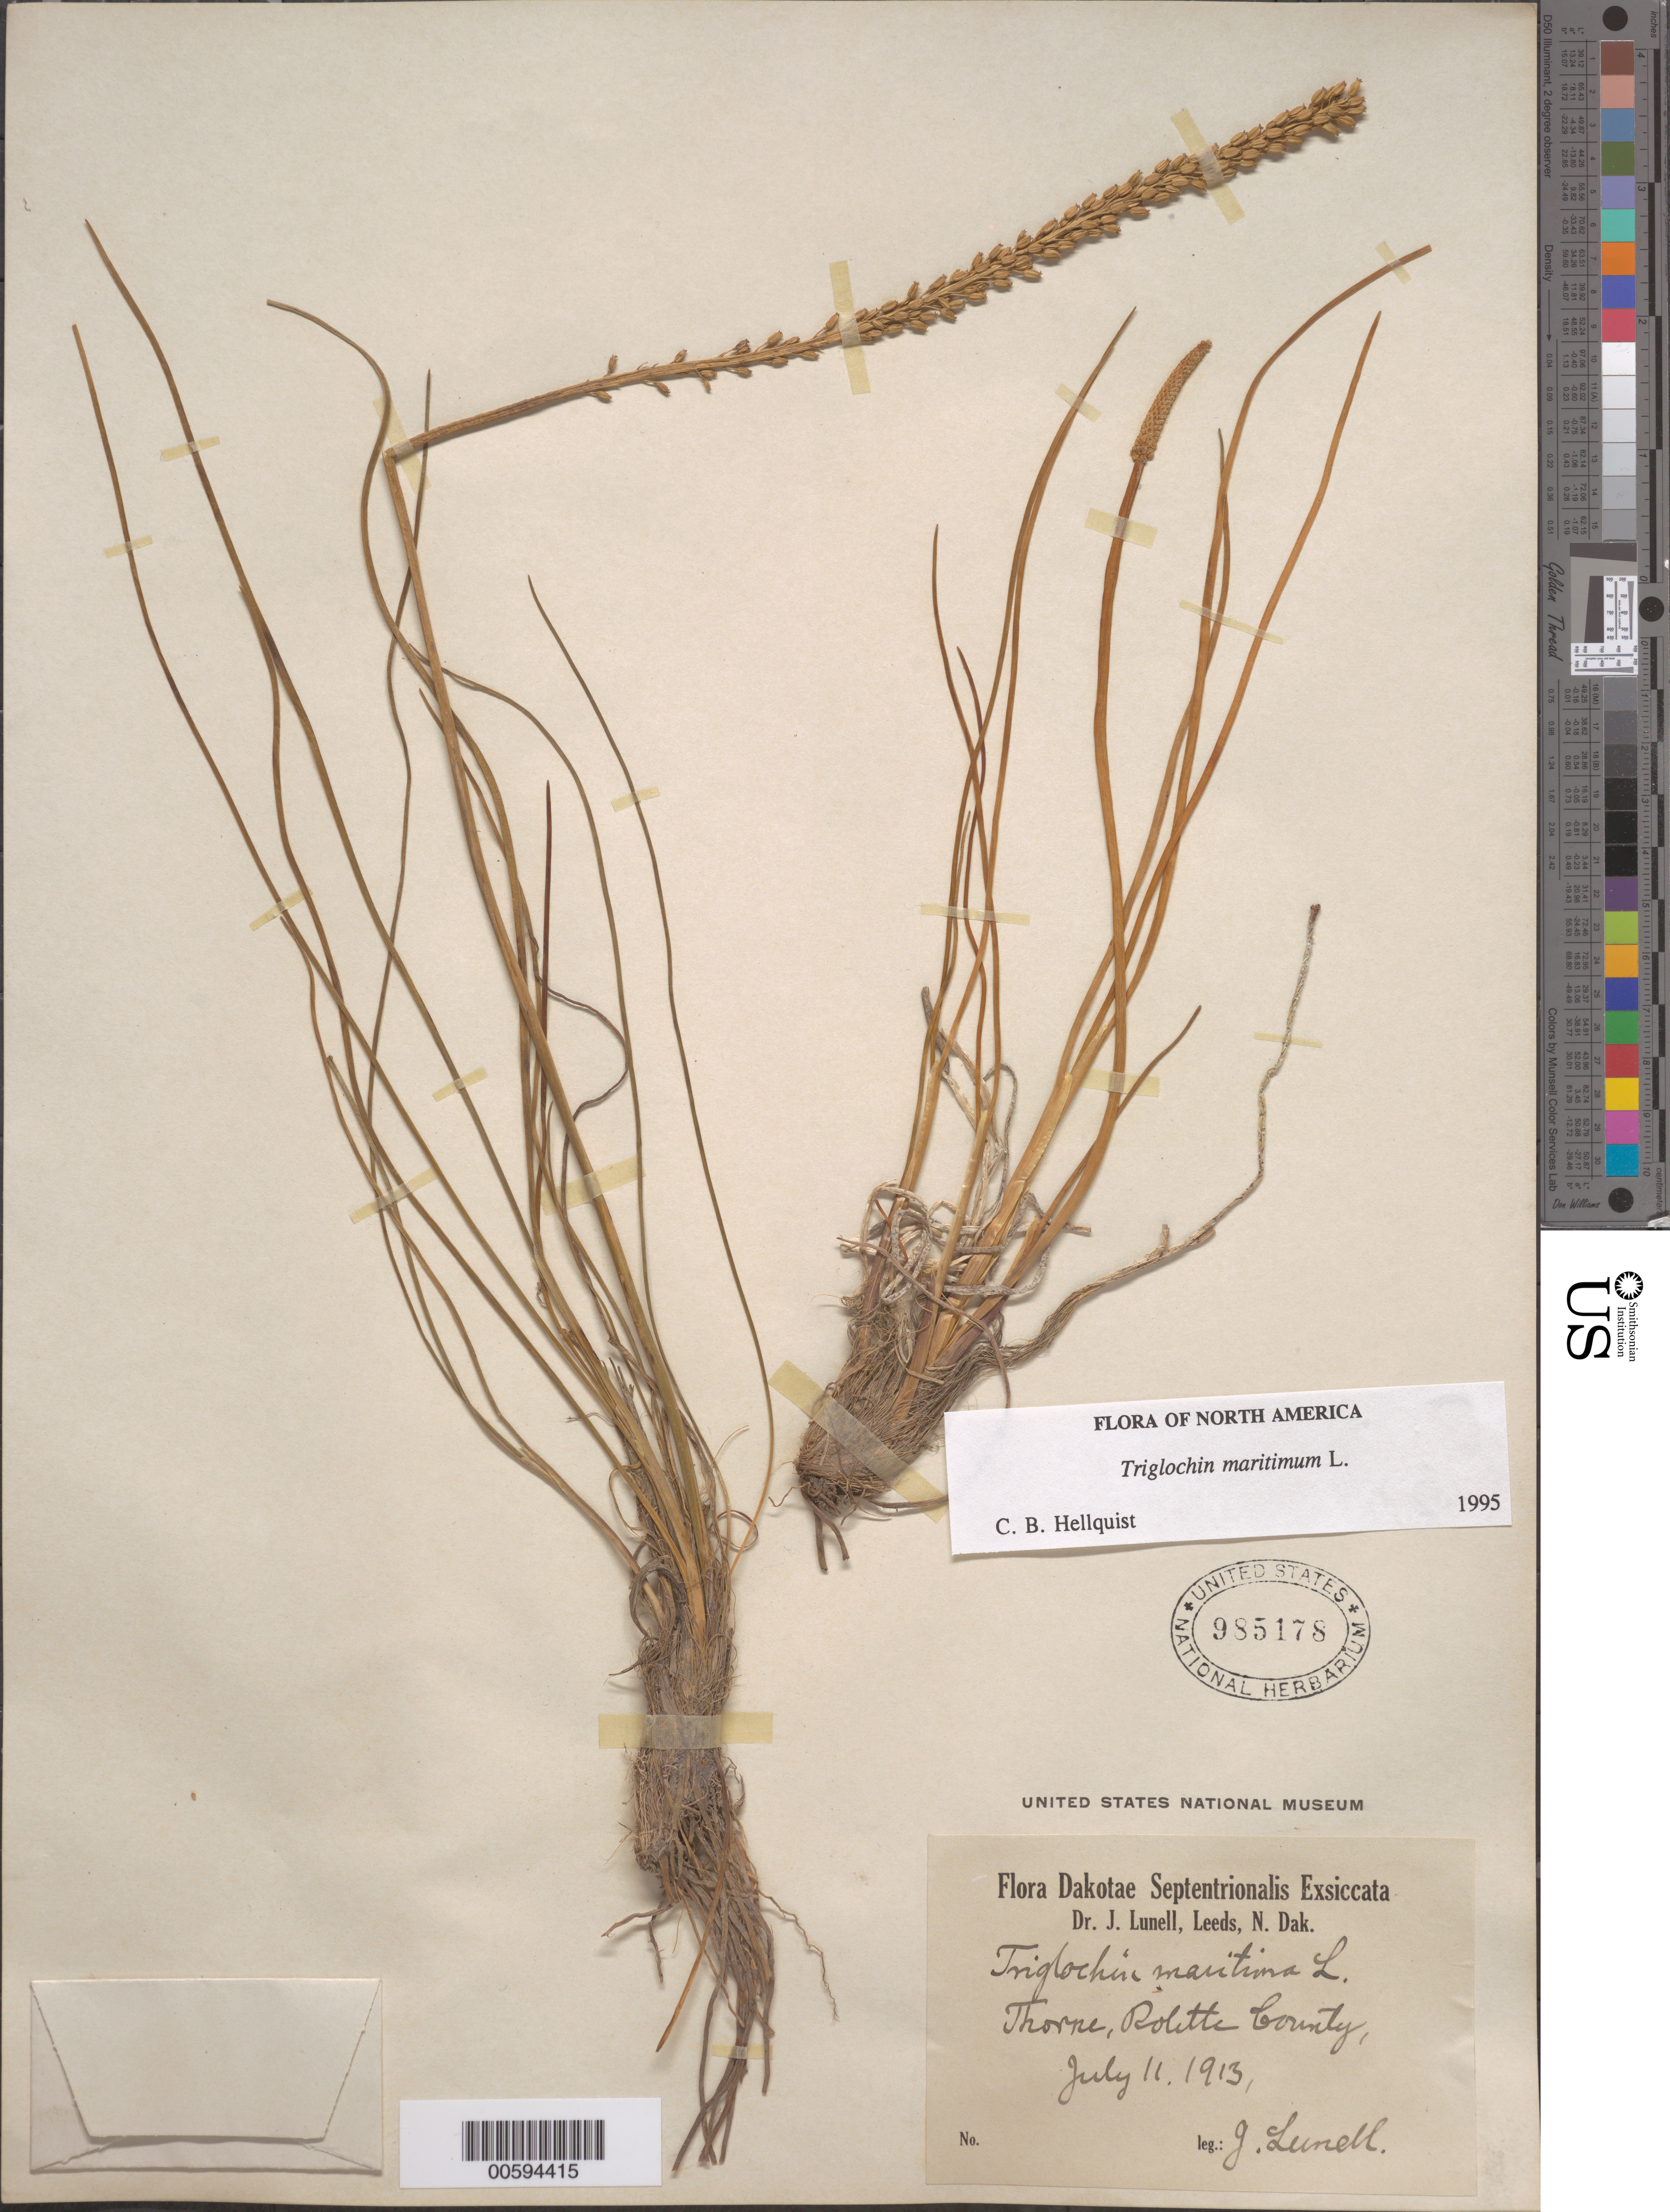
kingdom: Plantae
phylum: Tracheophyta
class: Liliopsida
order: Alismatales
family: Juncaginaceae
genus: Triglochin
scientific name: Triglochin maritima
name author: L.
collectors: J. Lunell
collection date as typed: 11 Jul 1913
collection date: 1913-07-11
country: United States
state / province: North Dakota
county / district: Rolette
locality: Thorne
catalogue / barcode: US 985178